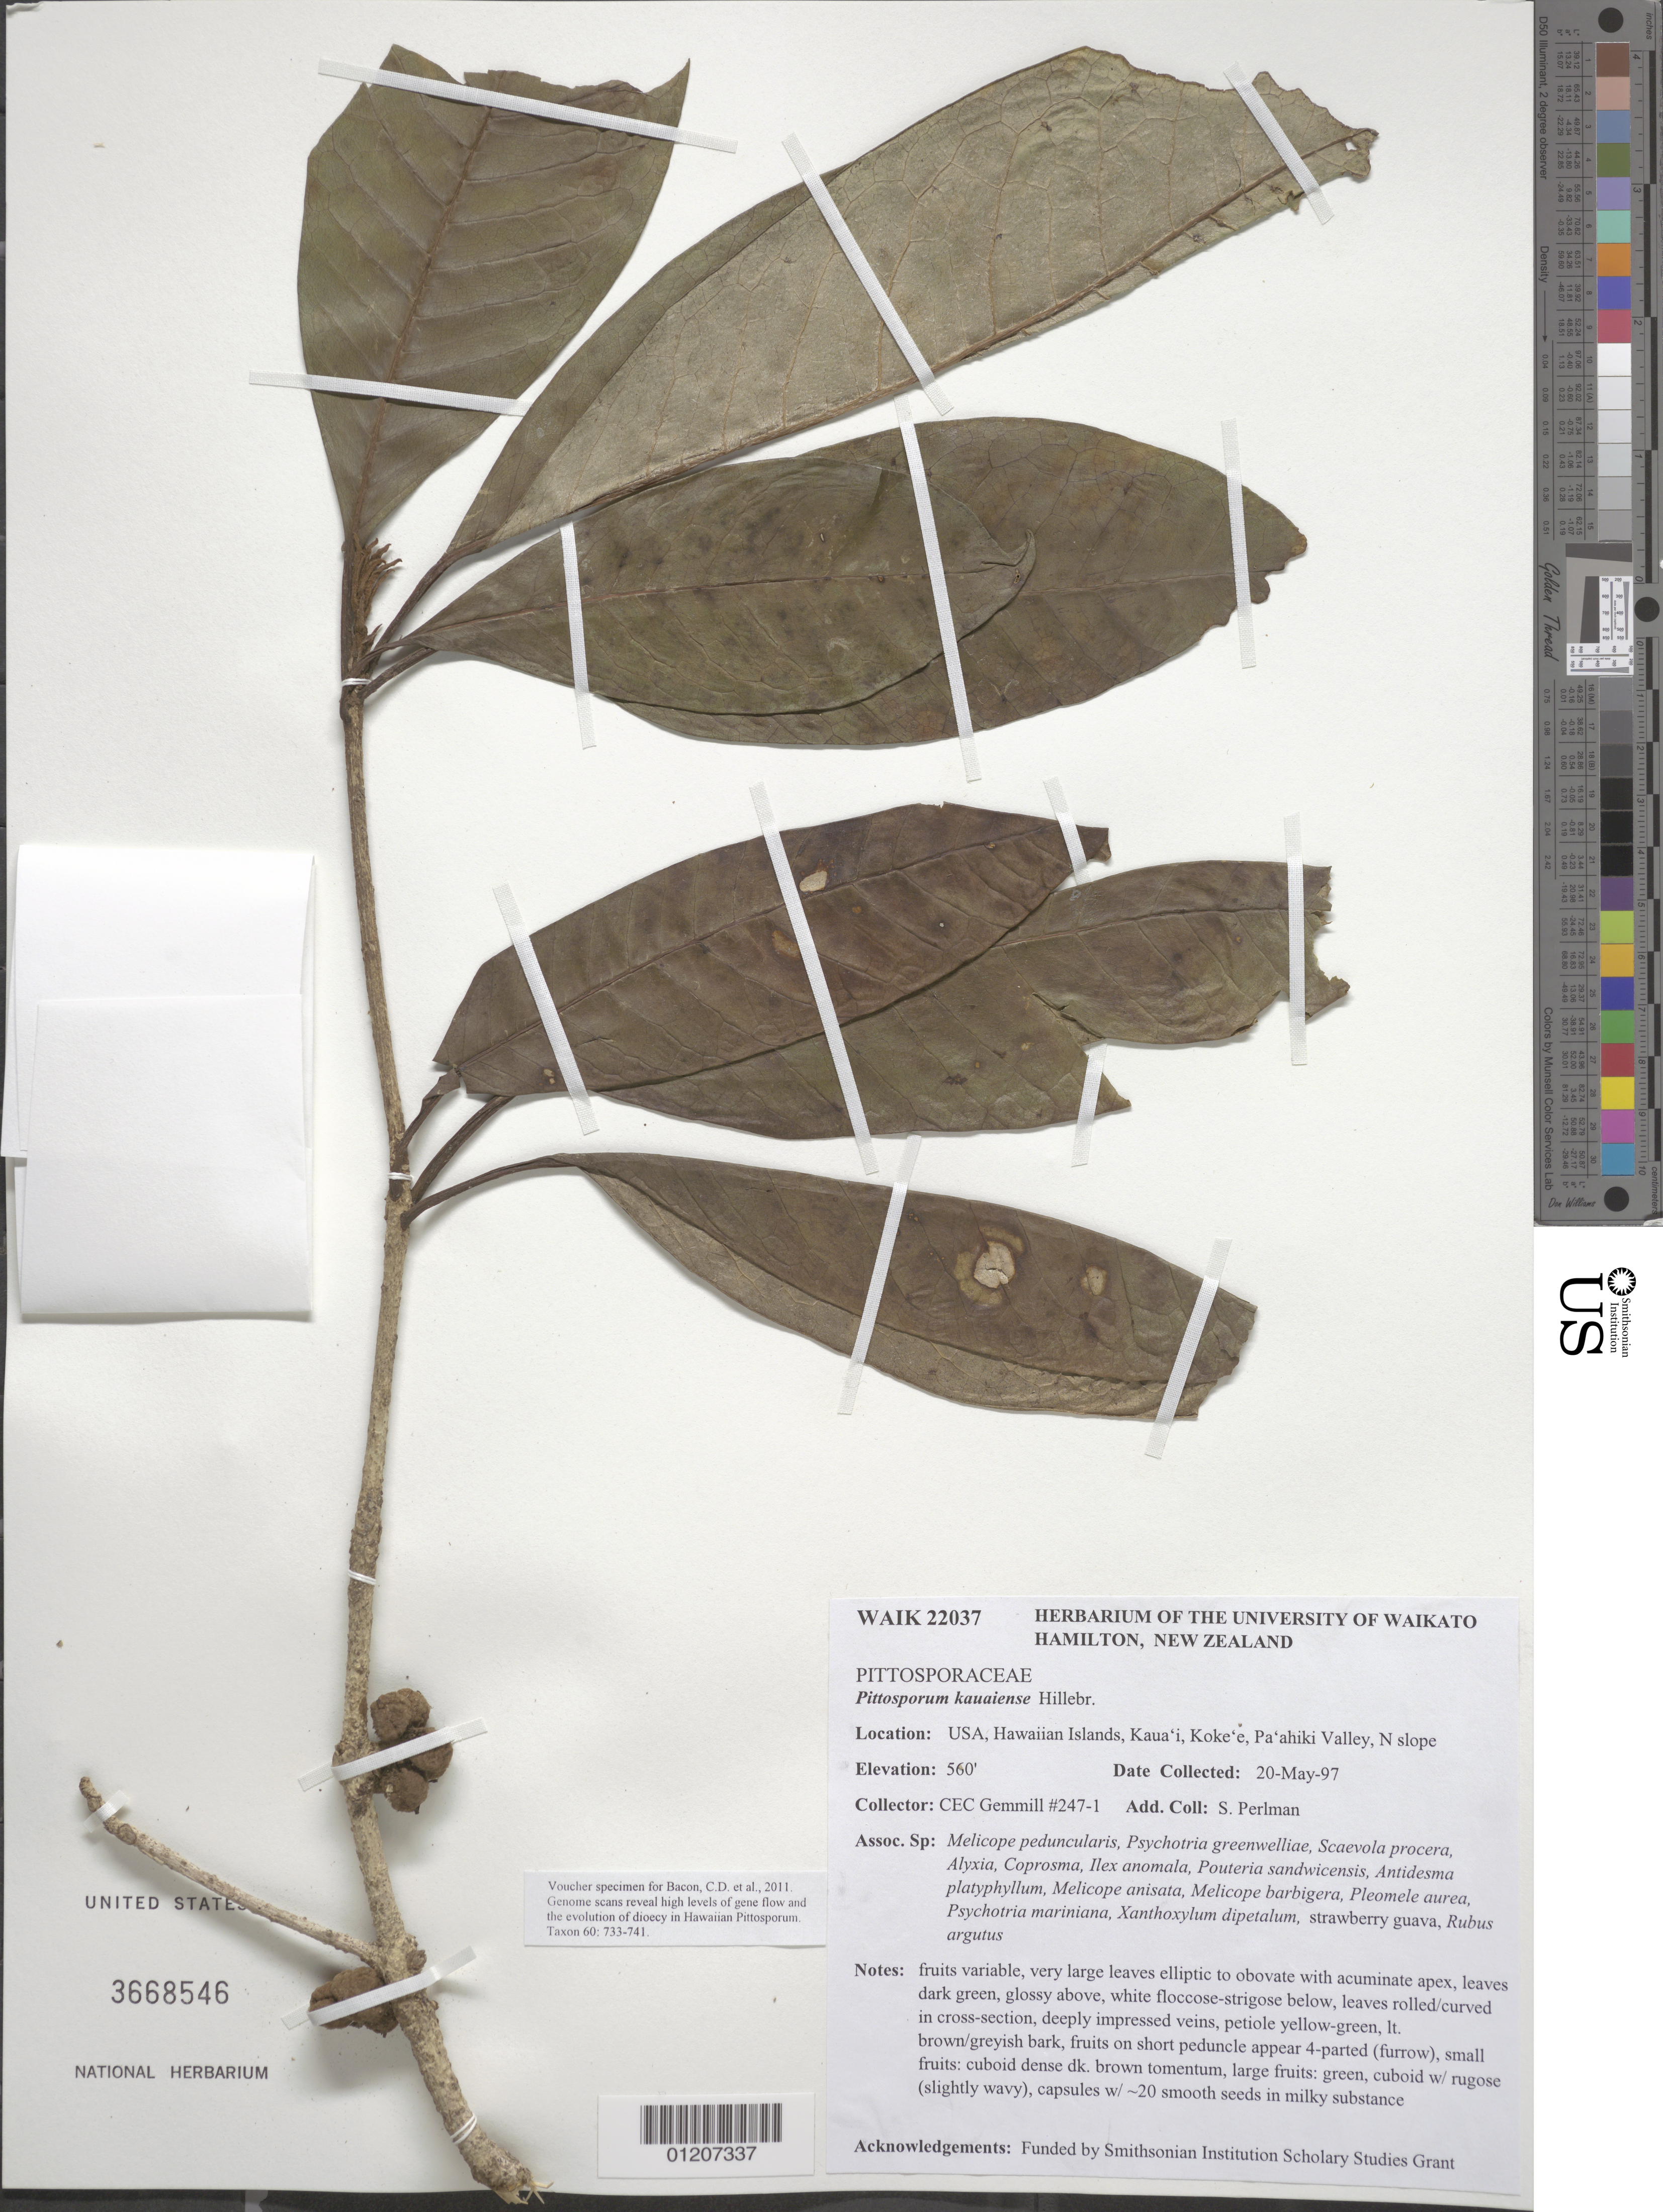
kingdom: Plantae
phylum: Tracheophyta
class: Magnoliopsida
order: Apiales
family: Pittosporaceae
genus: Pittosporum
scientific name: Pittosporum kauaiense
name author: Hillebr.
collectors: C. Gemmill & S. P. Perlman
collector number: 247-1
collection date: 1997-05-20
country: United States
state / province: Hawaii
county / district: Kaui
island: Kaua'i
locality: Kokee, Paahiki Valley, N slope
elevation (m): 171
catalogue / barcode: US 3668546